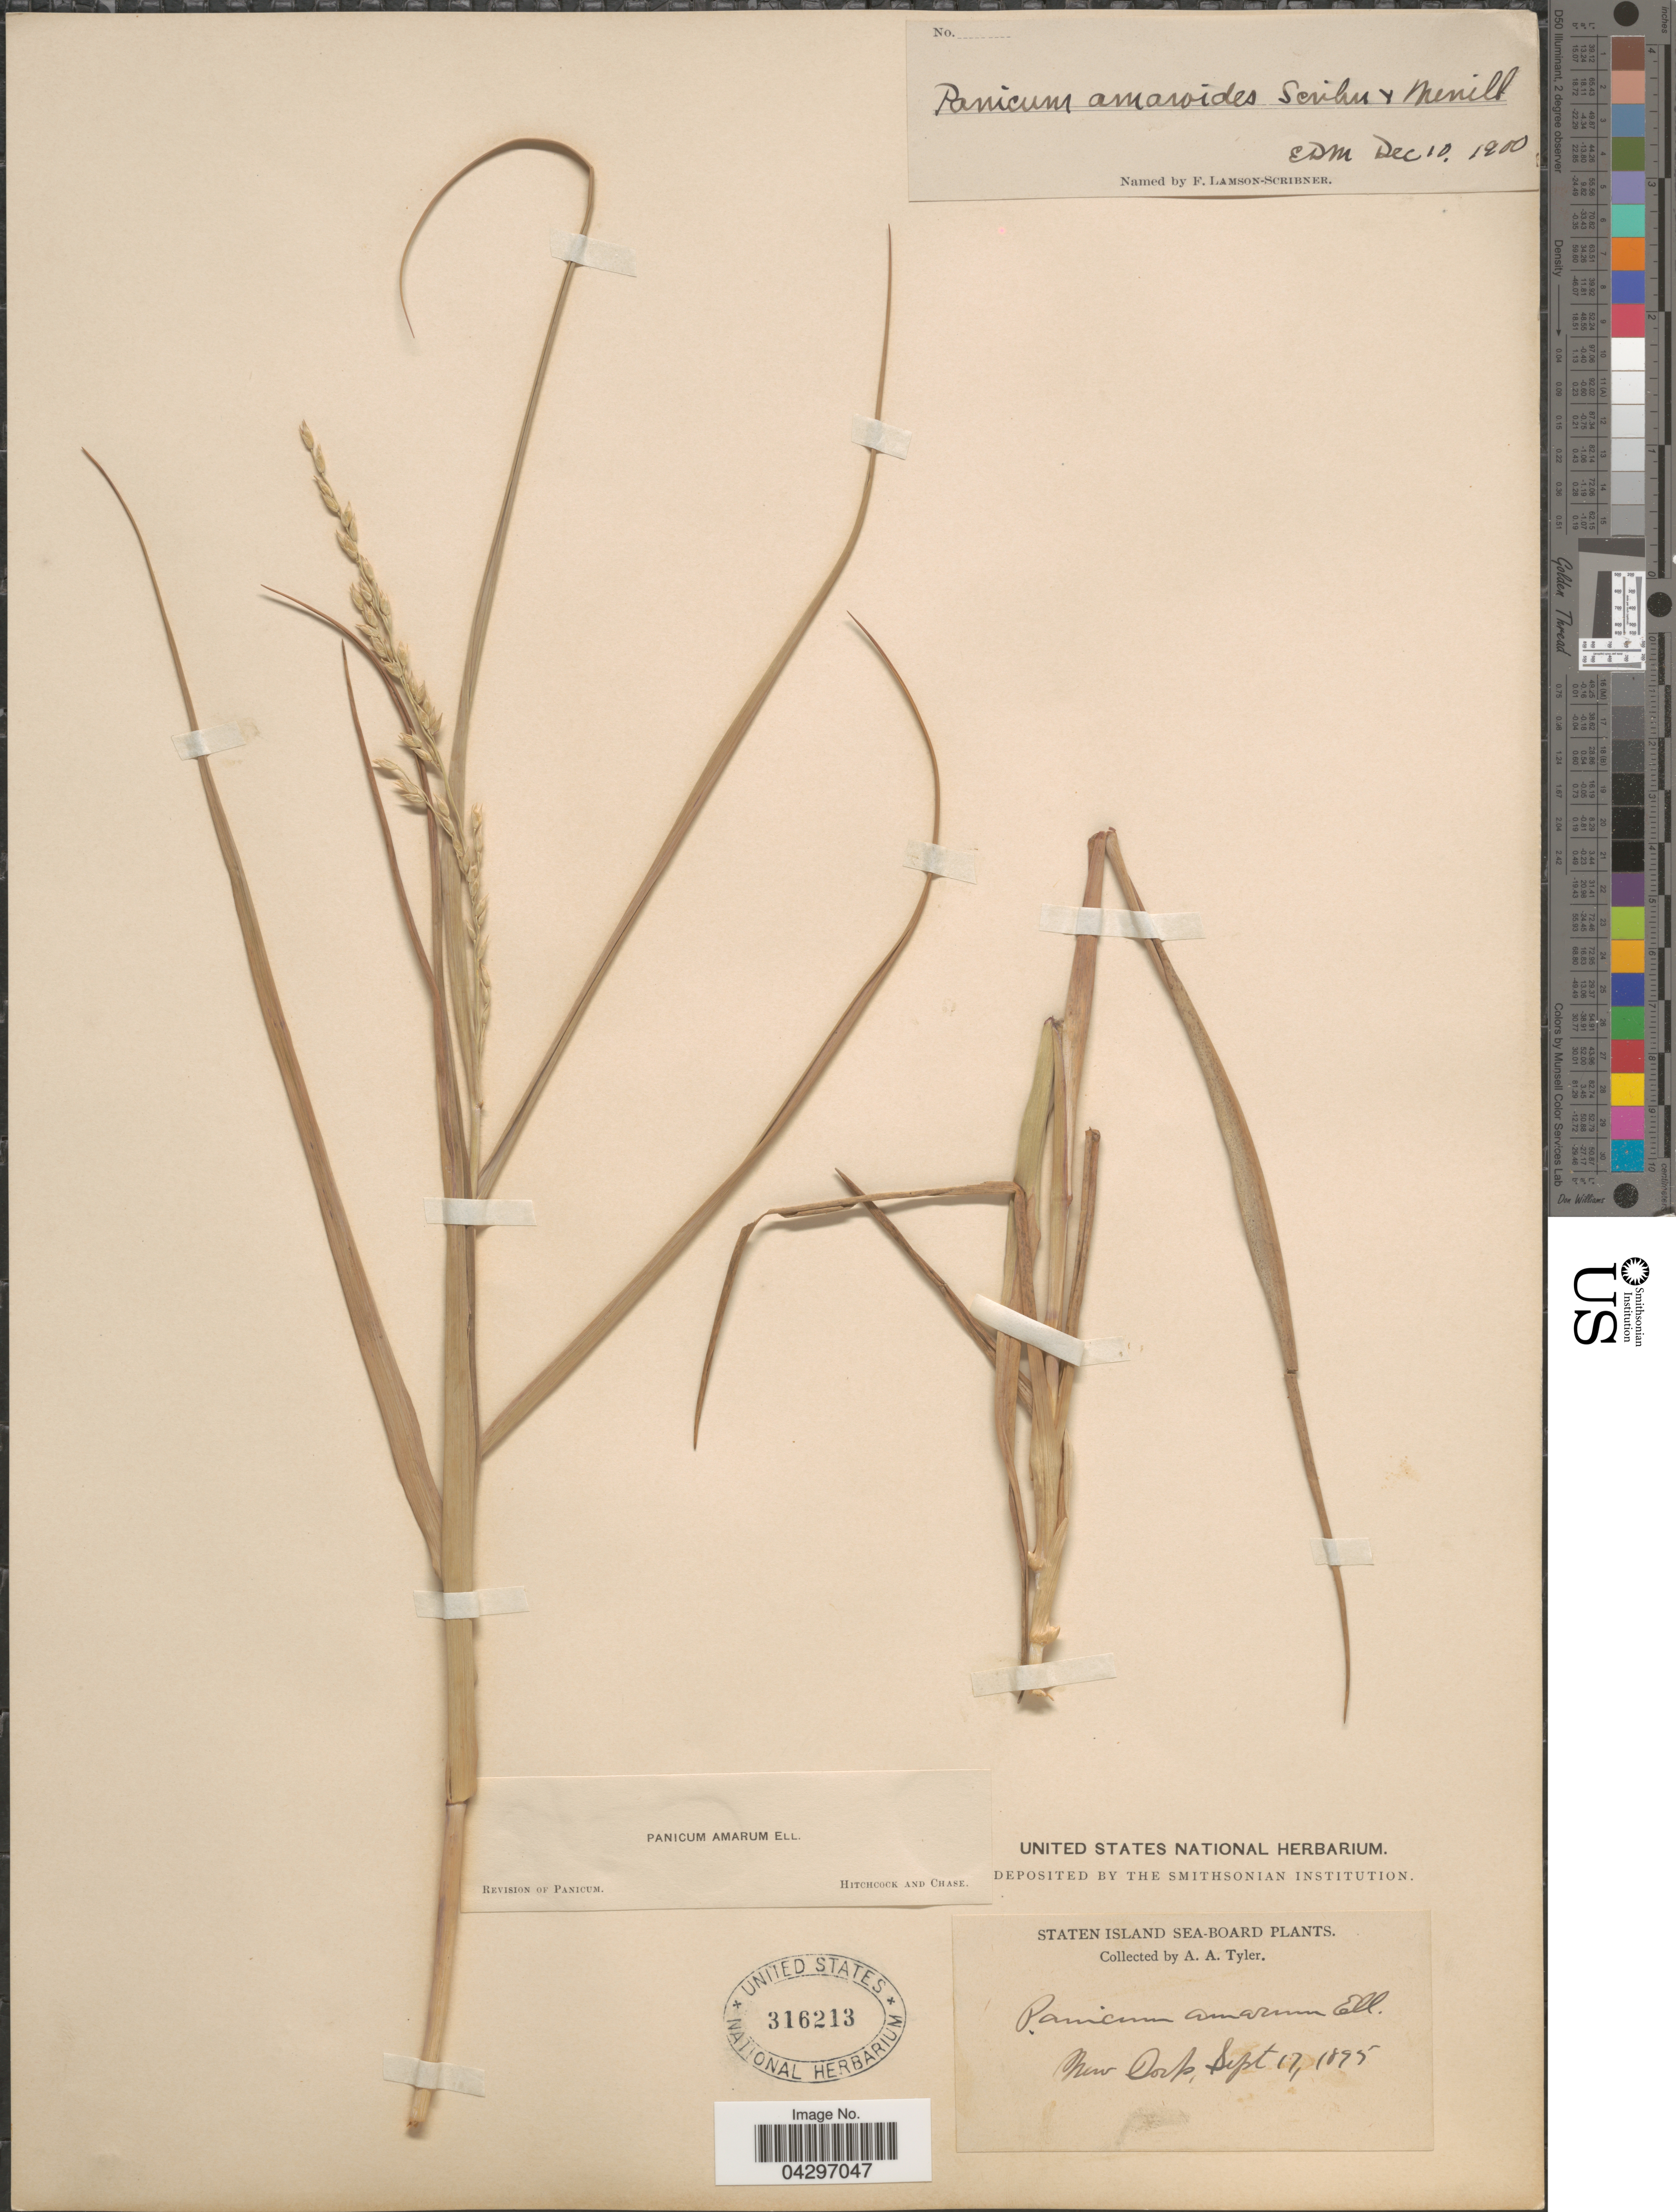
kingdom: Plantae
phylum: Tracheophyta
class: Liliopsida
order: Poales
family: Poaceae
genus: Panicum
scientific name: Panicum amarum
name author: Elliott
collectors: A. Tyler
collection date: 1895-09-17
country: United States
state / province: New York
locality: Staten Island Sea-Board.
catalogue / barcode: US 316213